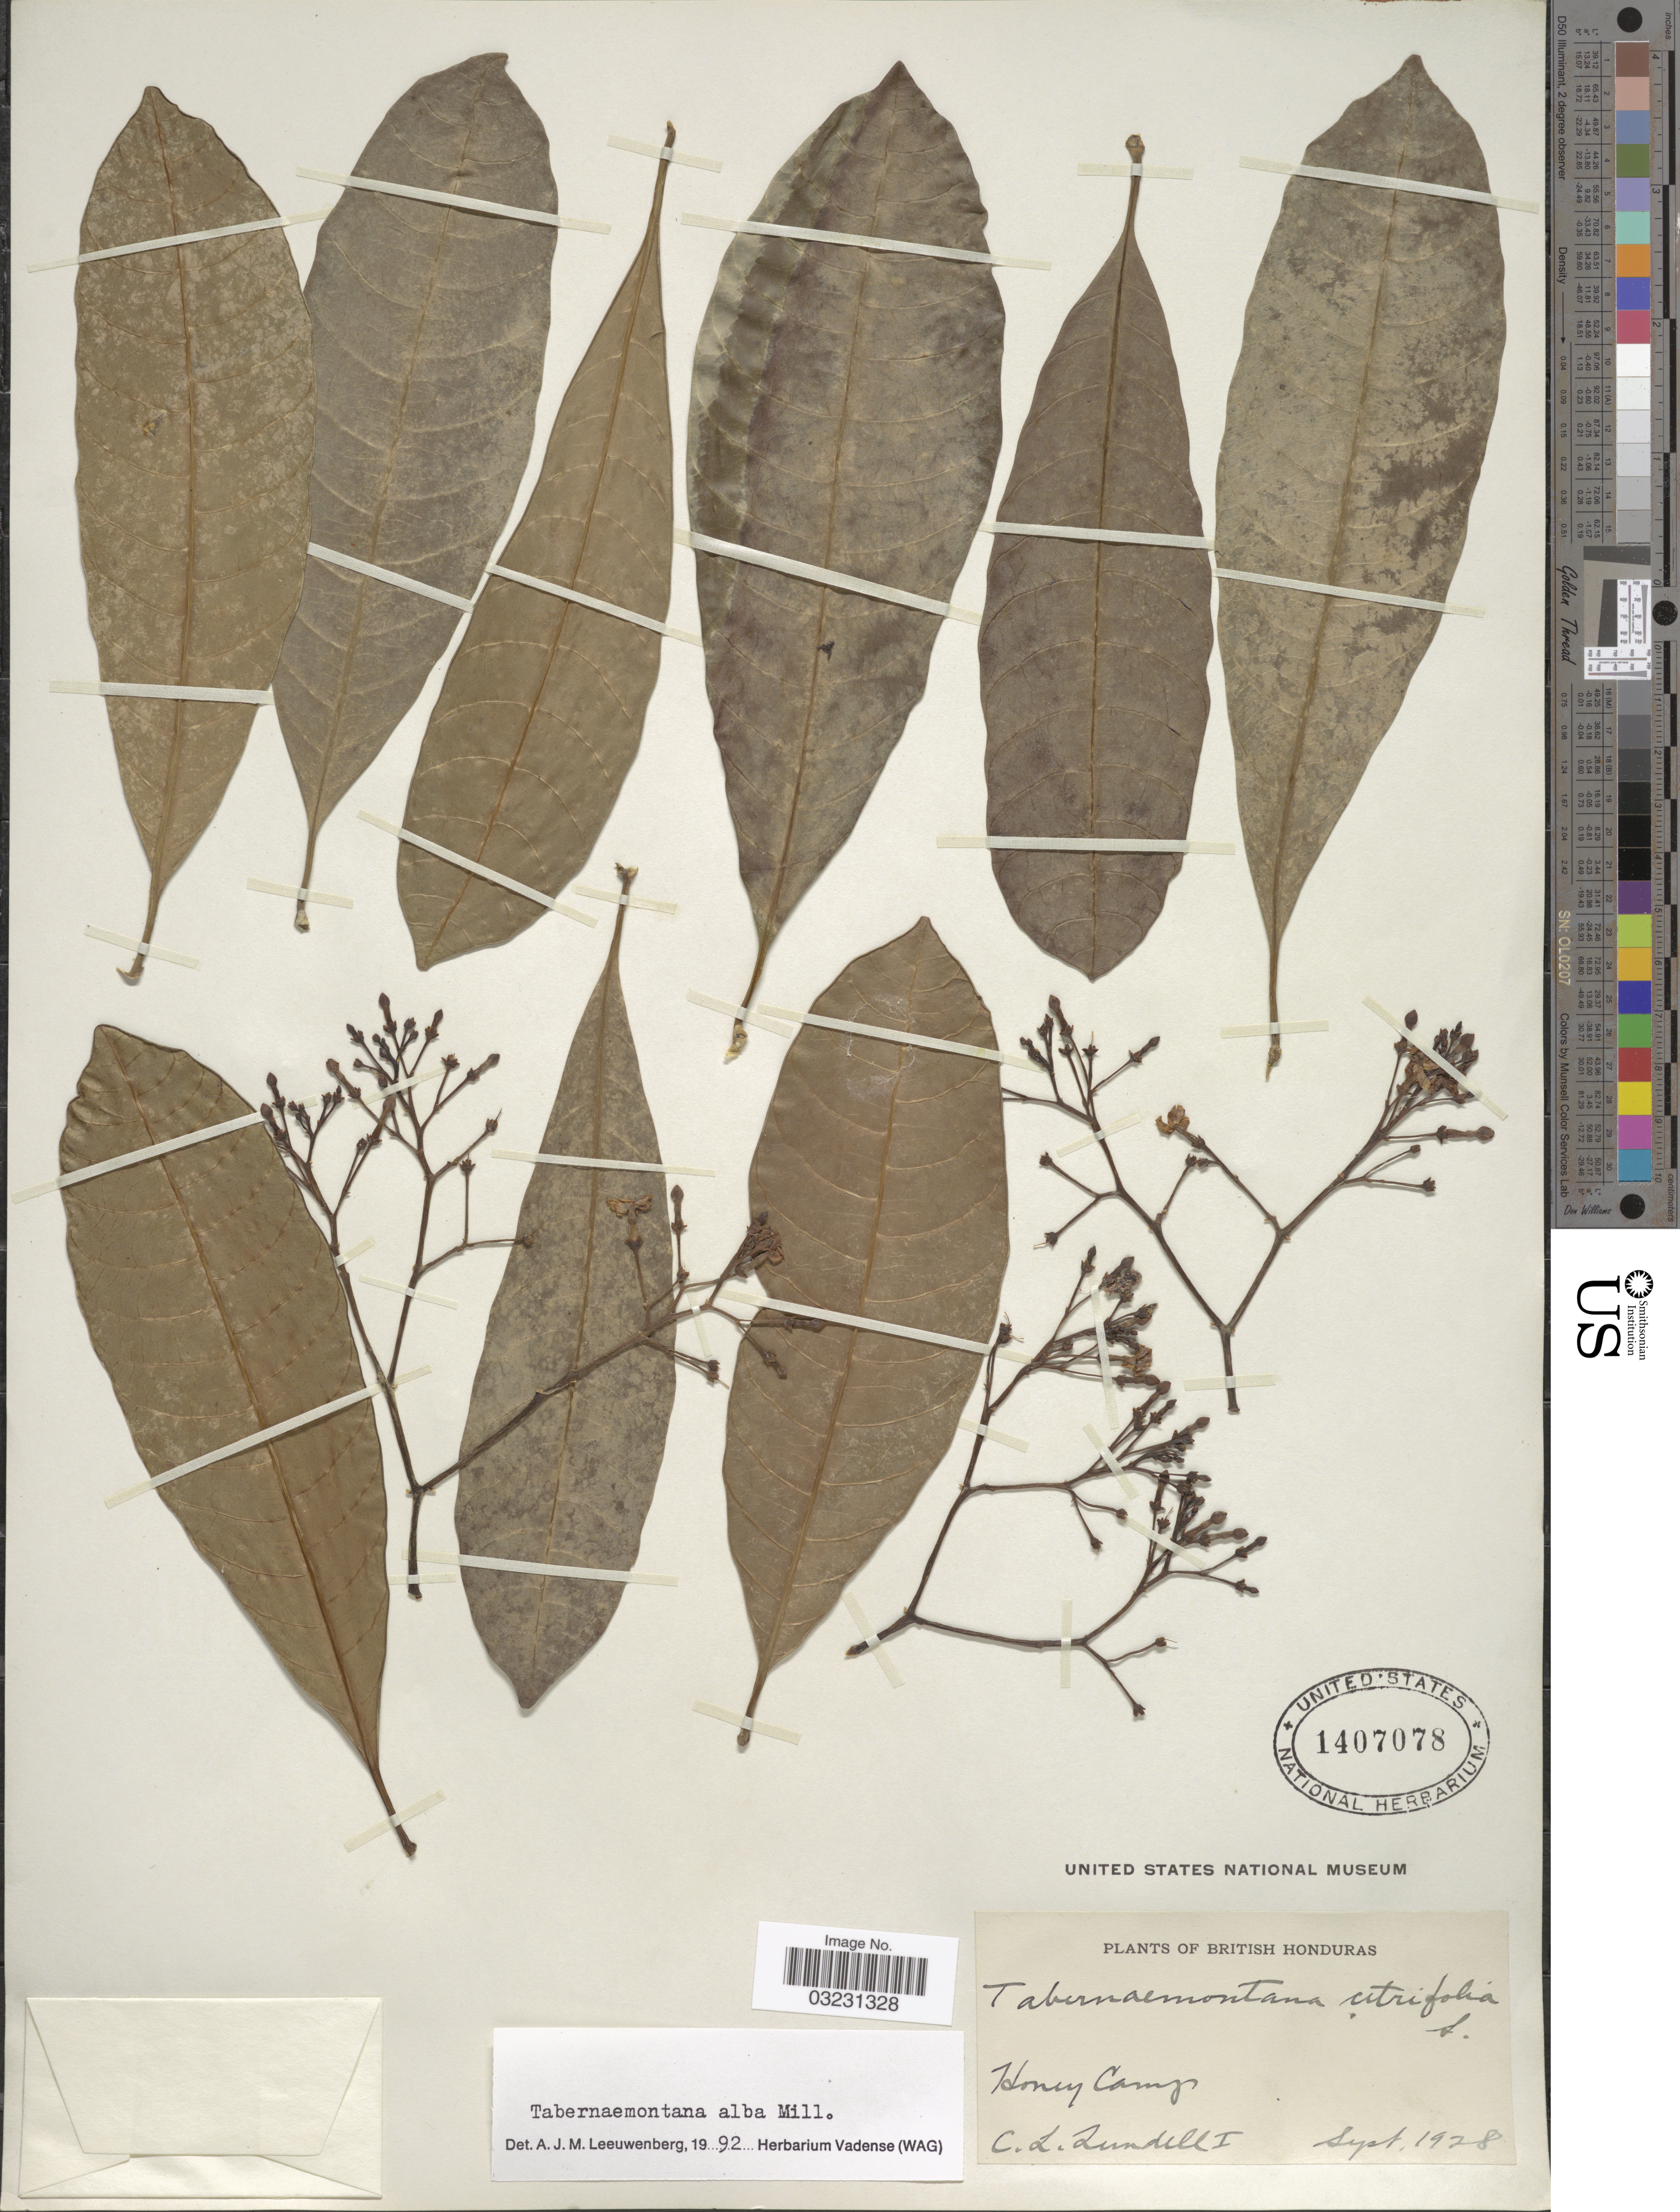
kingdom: Plantae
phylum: Tracheophyta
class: Magnoliopsida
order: Gentianales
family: Apocynaceae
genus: Tabernaemontana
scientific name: Tabernaemontana alba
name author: Mill.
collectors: C. L. Lundell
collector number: I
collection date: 1928-09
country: Belize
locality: British Honduras. Honey Camp.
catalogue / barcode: US 1407078